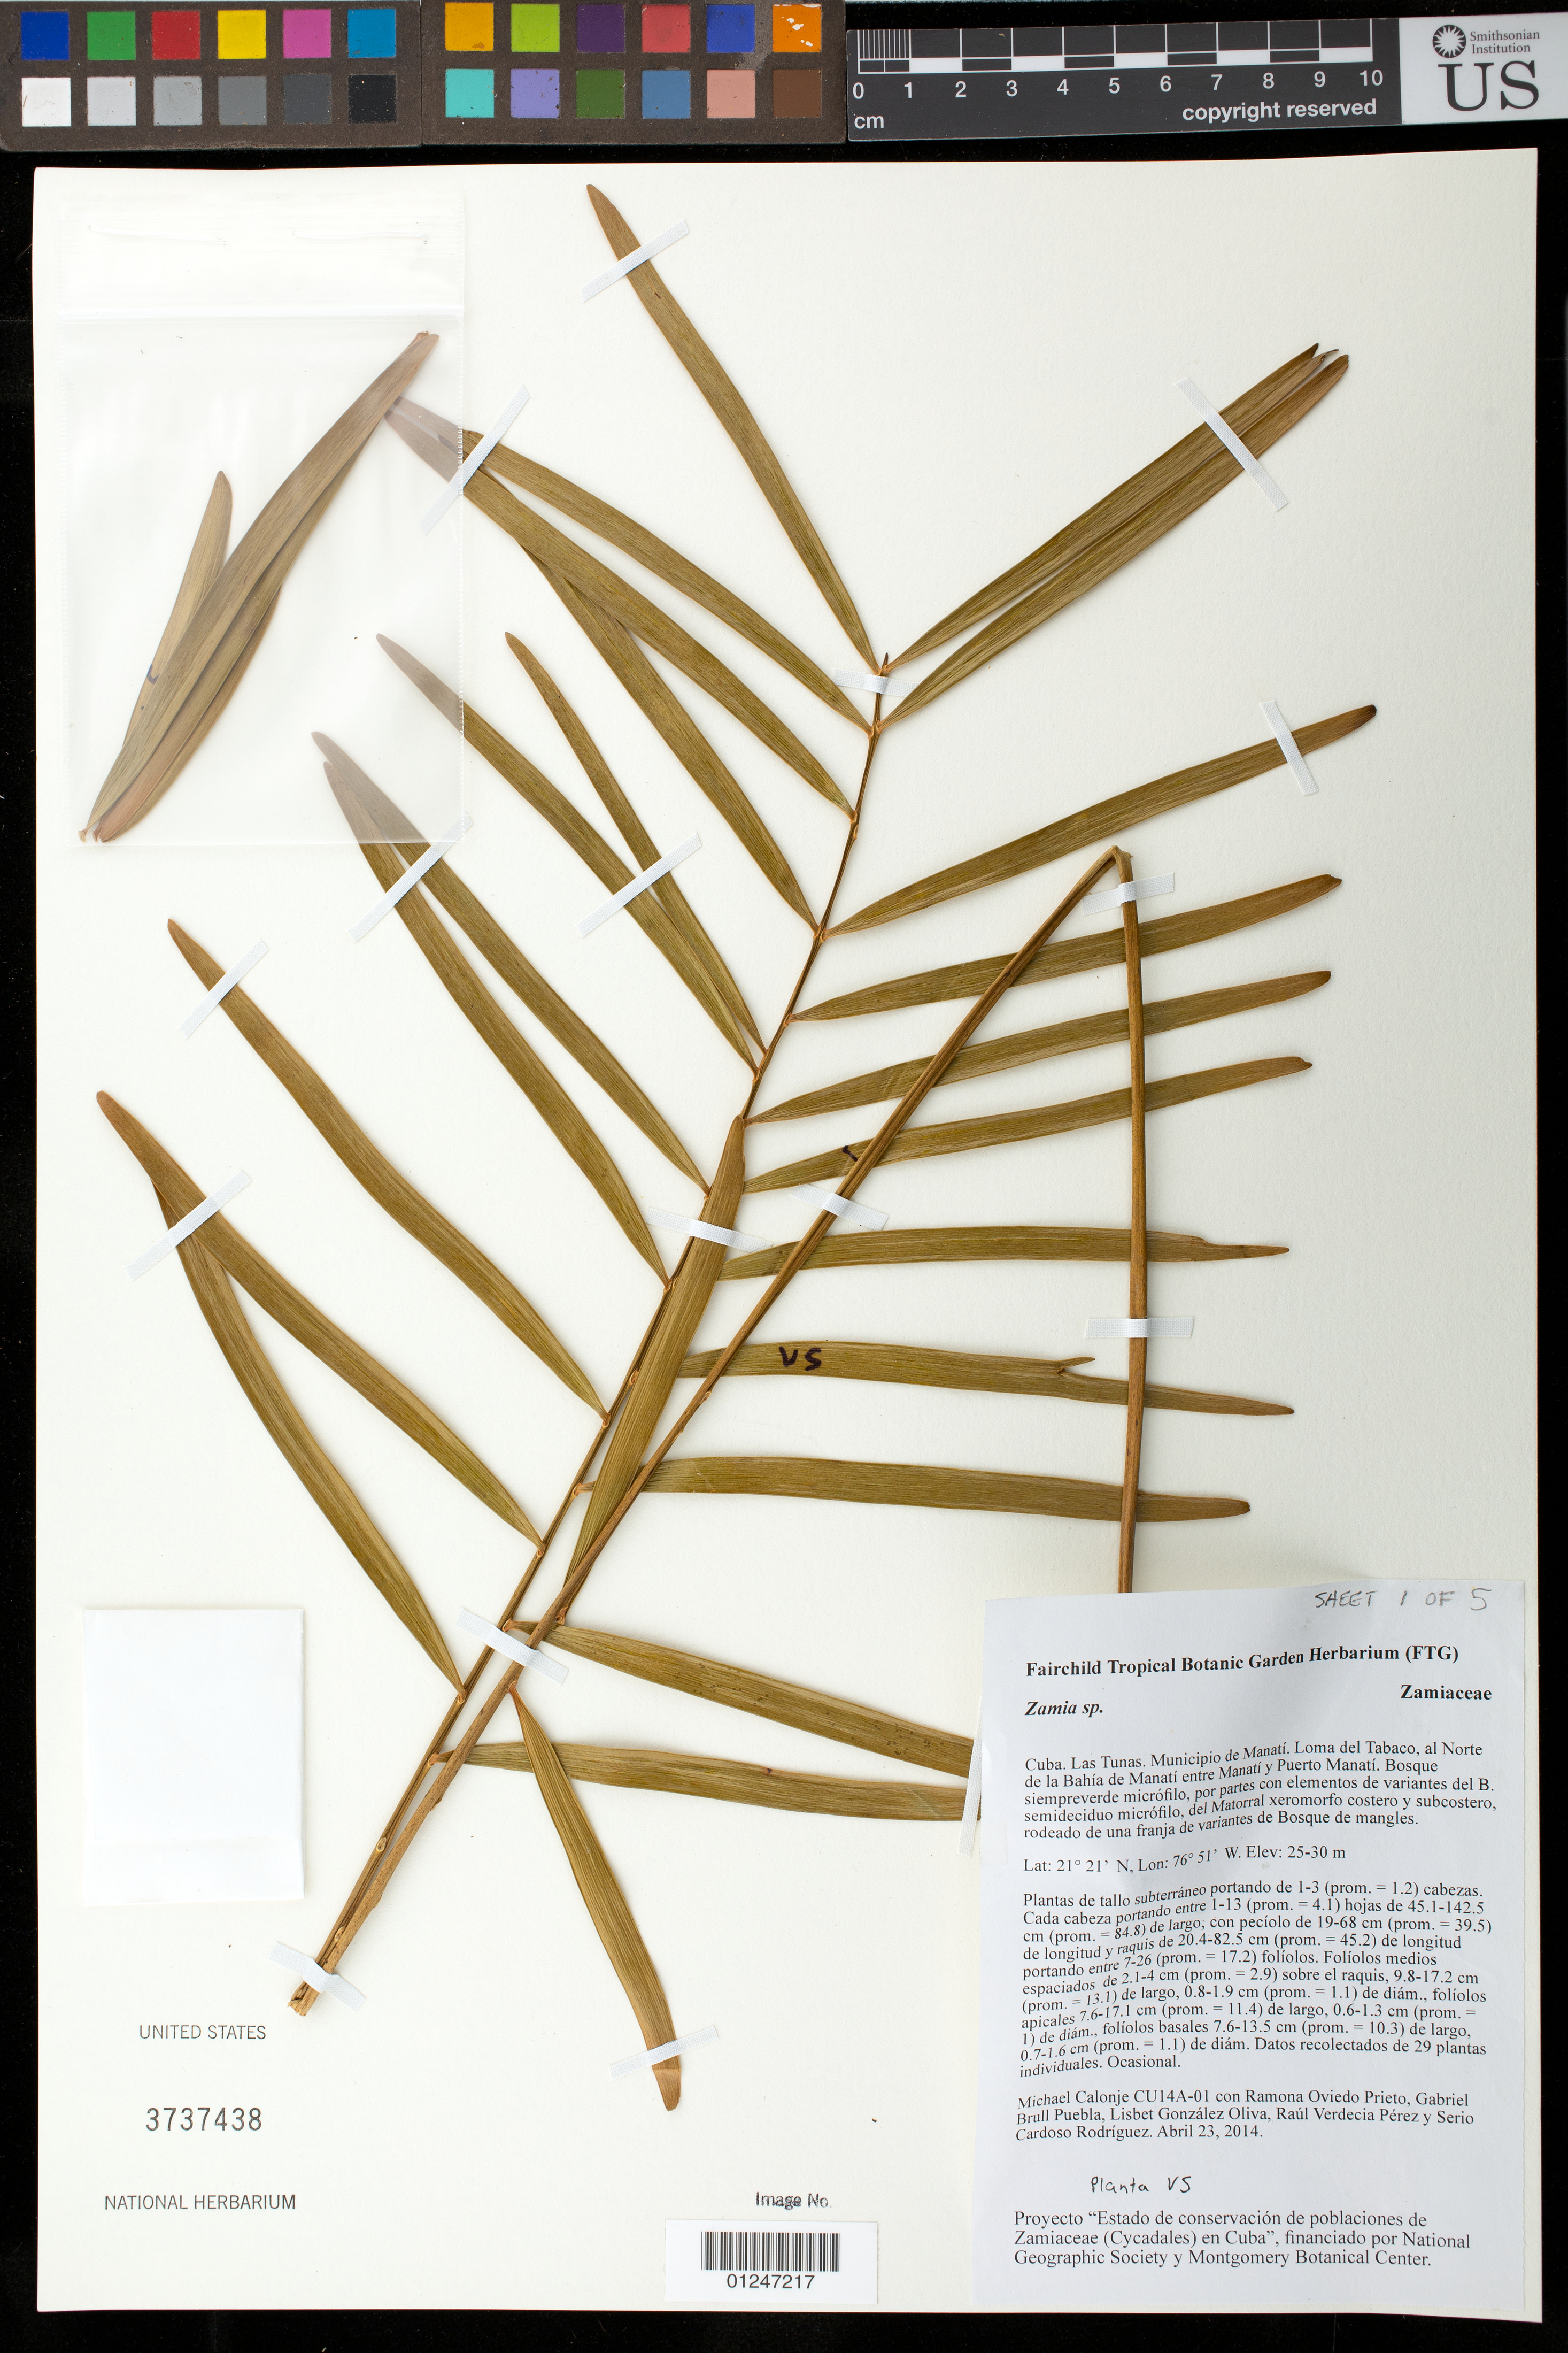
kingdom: Plantae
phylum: Tracheophyta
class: Cycadopsida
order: Cycadales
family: Zamiaceae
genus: Zamia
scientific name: Zamia sp.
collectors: M. Calonje et al.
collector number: CU14A-01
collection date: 2014-04-23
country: Cuba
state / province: Las Tunas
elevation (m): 25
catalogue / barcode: US 3737438